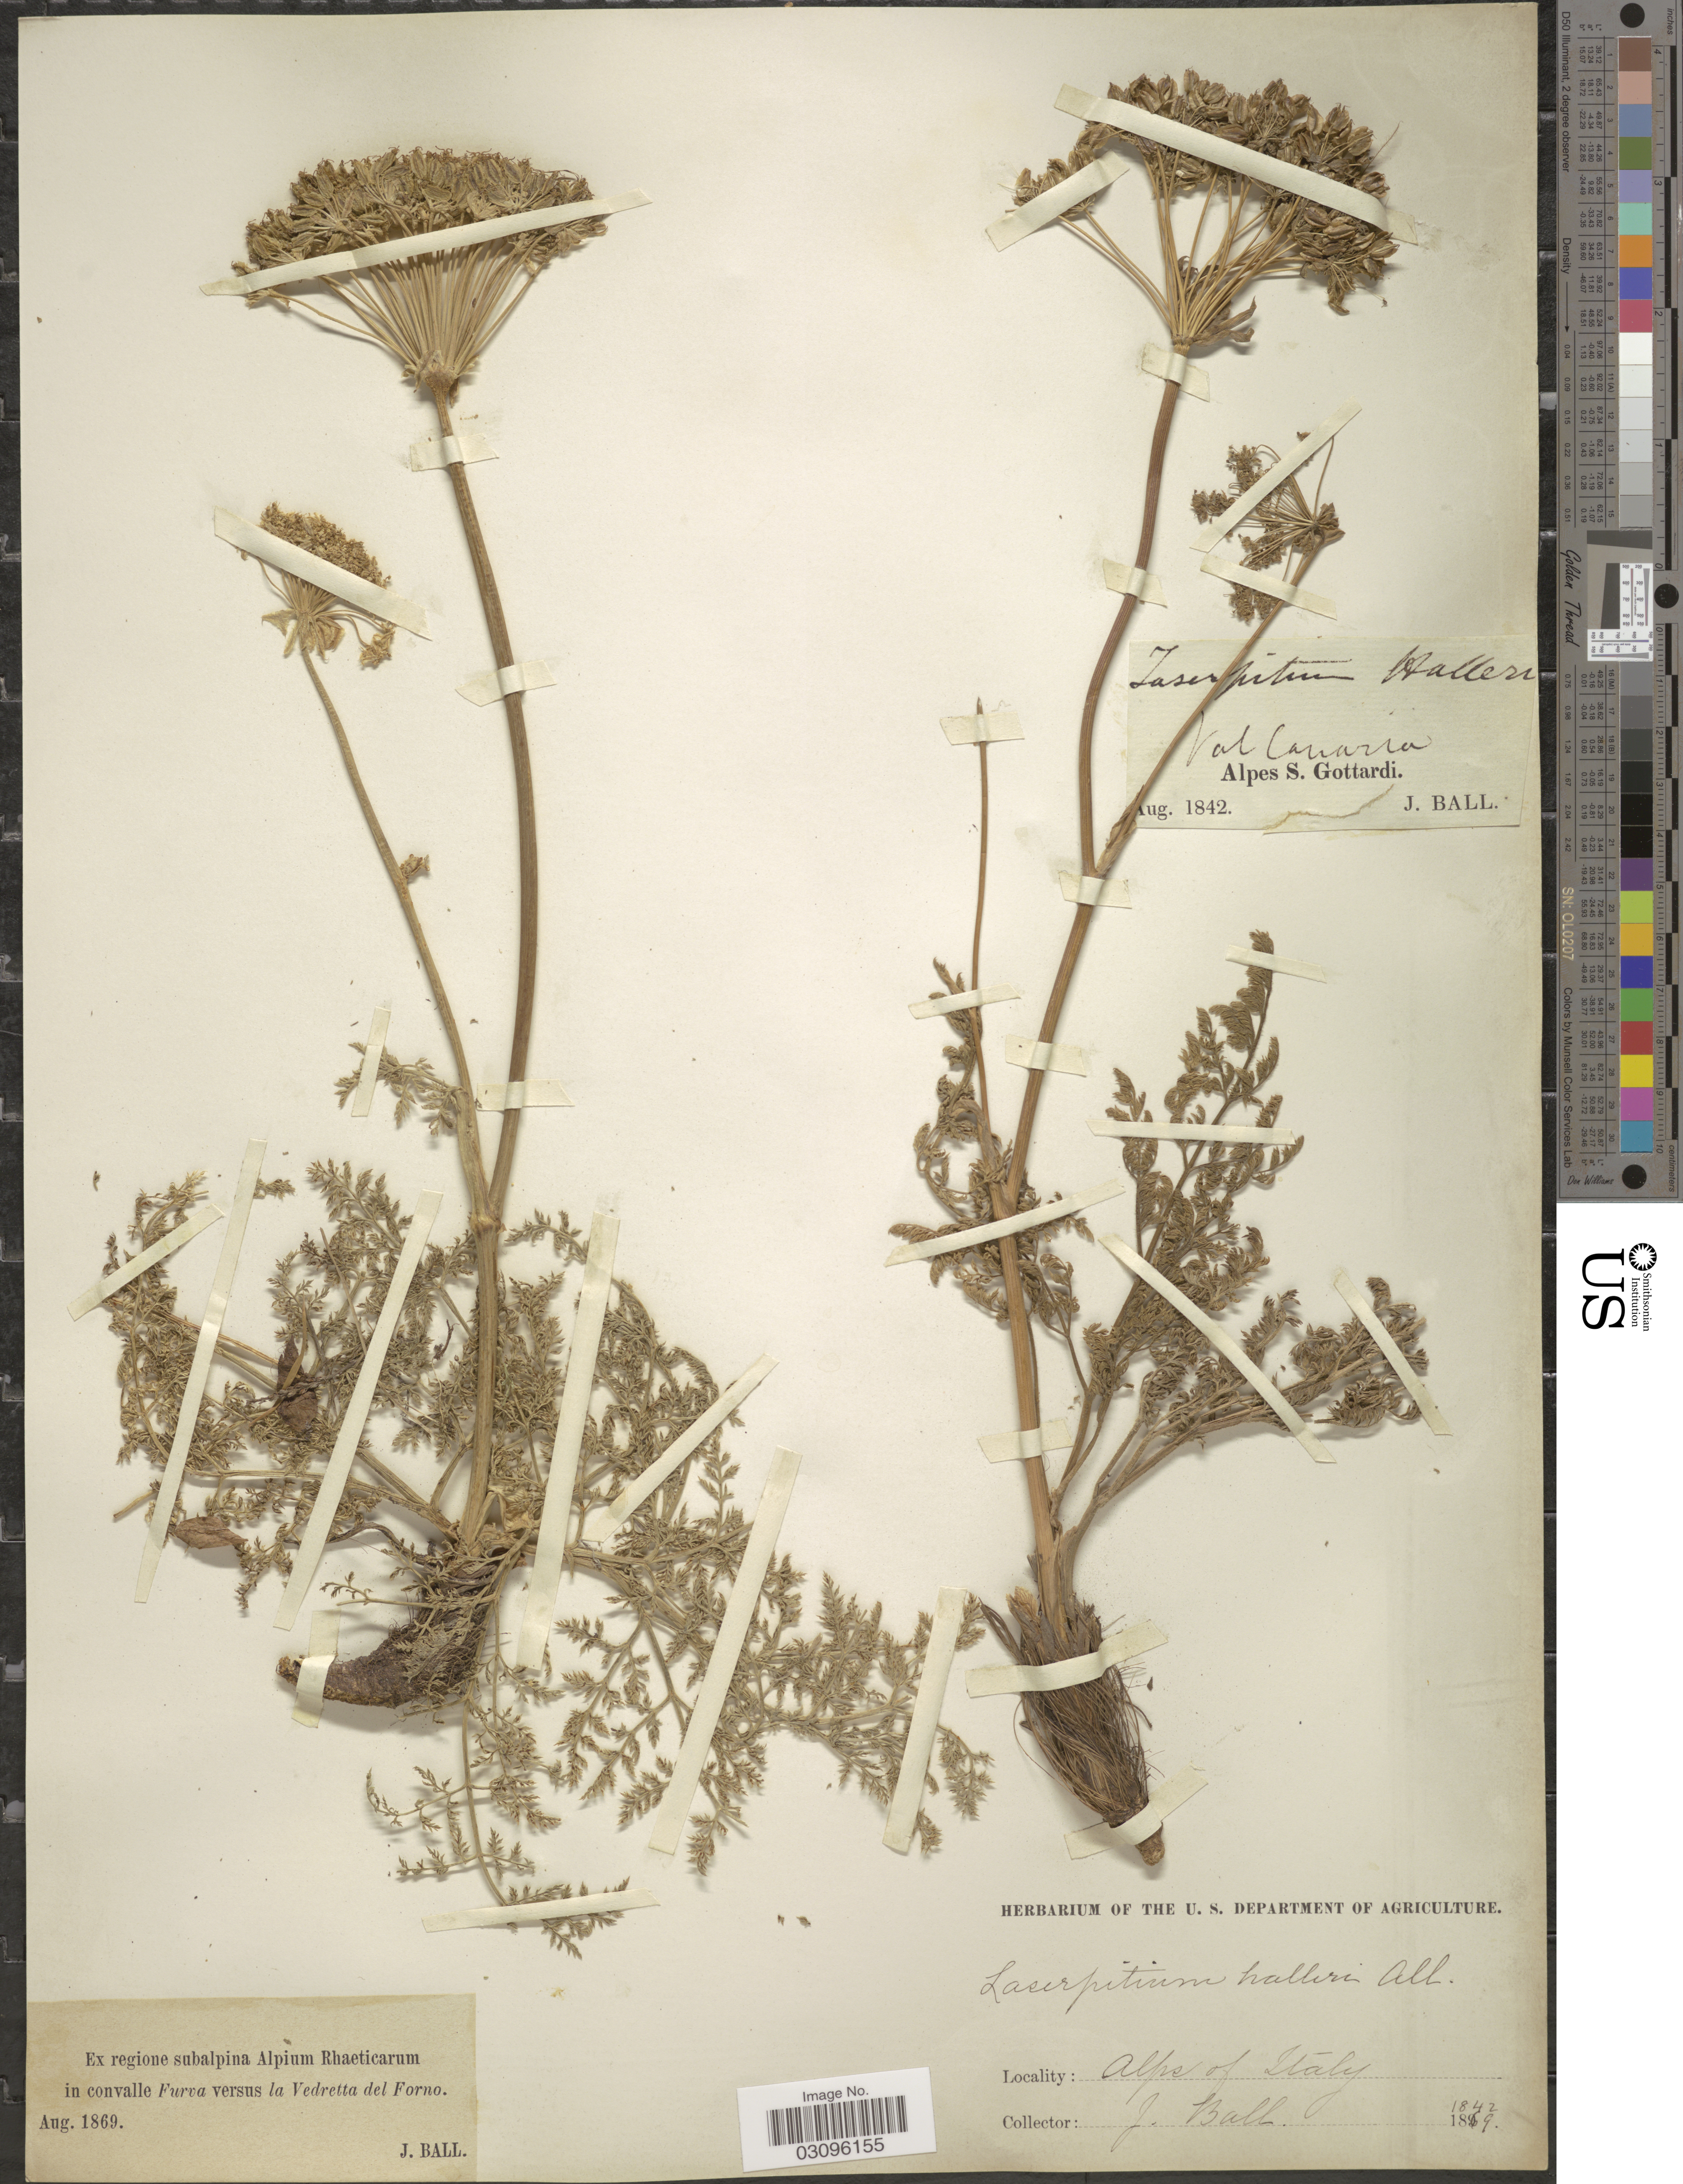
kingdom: Plantae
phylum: Tracheophyta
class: Magnoliopsida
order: Apiales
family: Apiaceae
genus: Laserpitium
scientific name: Laserpitium halleri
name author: Crantz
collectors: J. Ball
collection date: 1869-08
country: Italy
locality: Ex regione subalpina Alpium Rhaeticarum in convalle Furva versus la Vedretta del Forno.